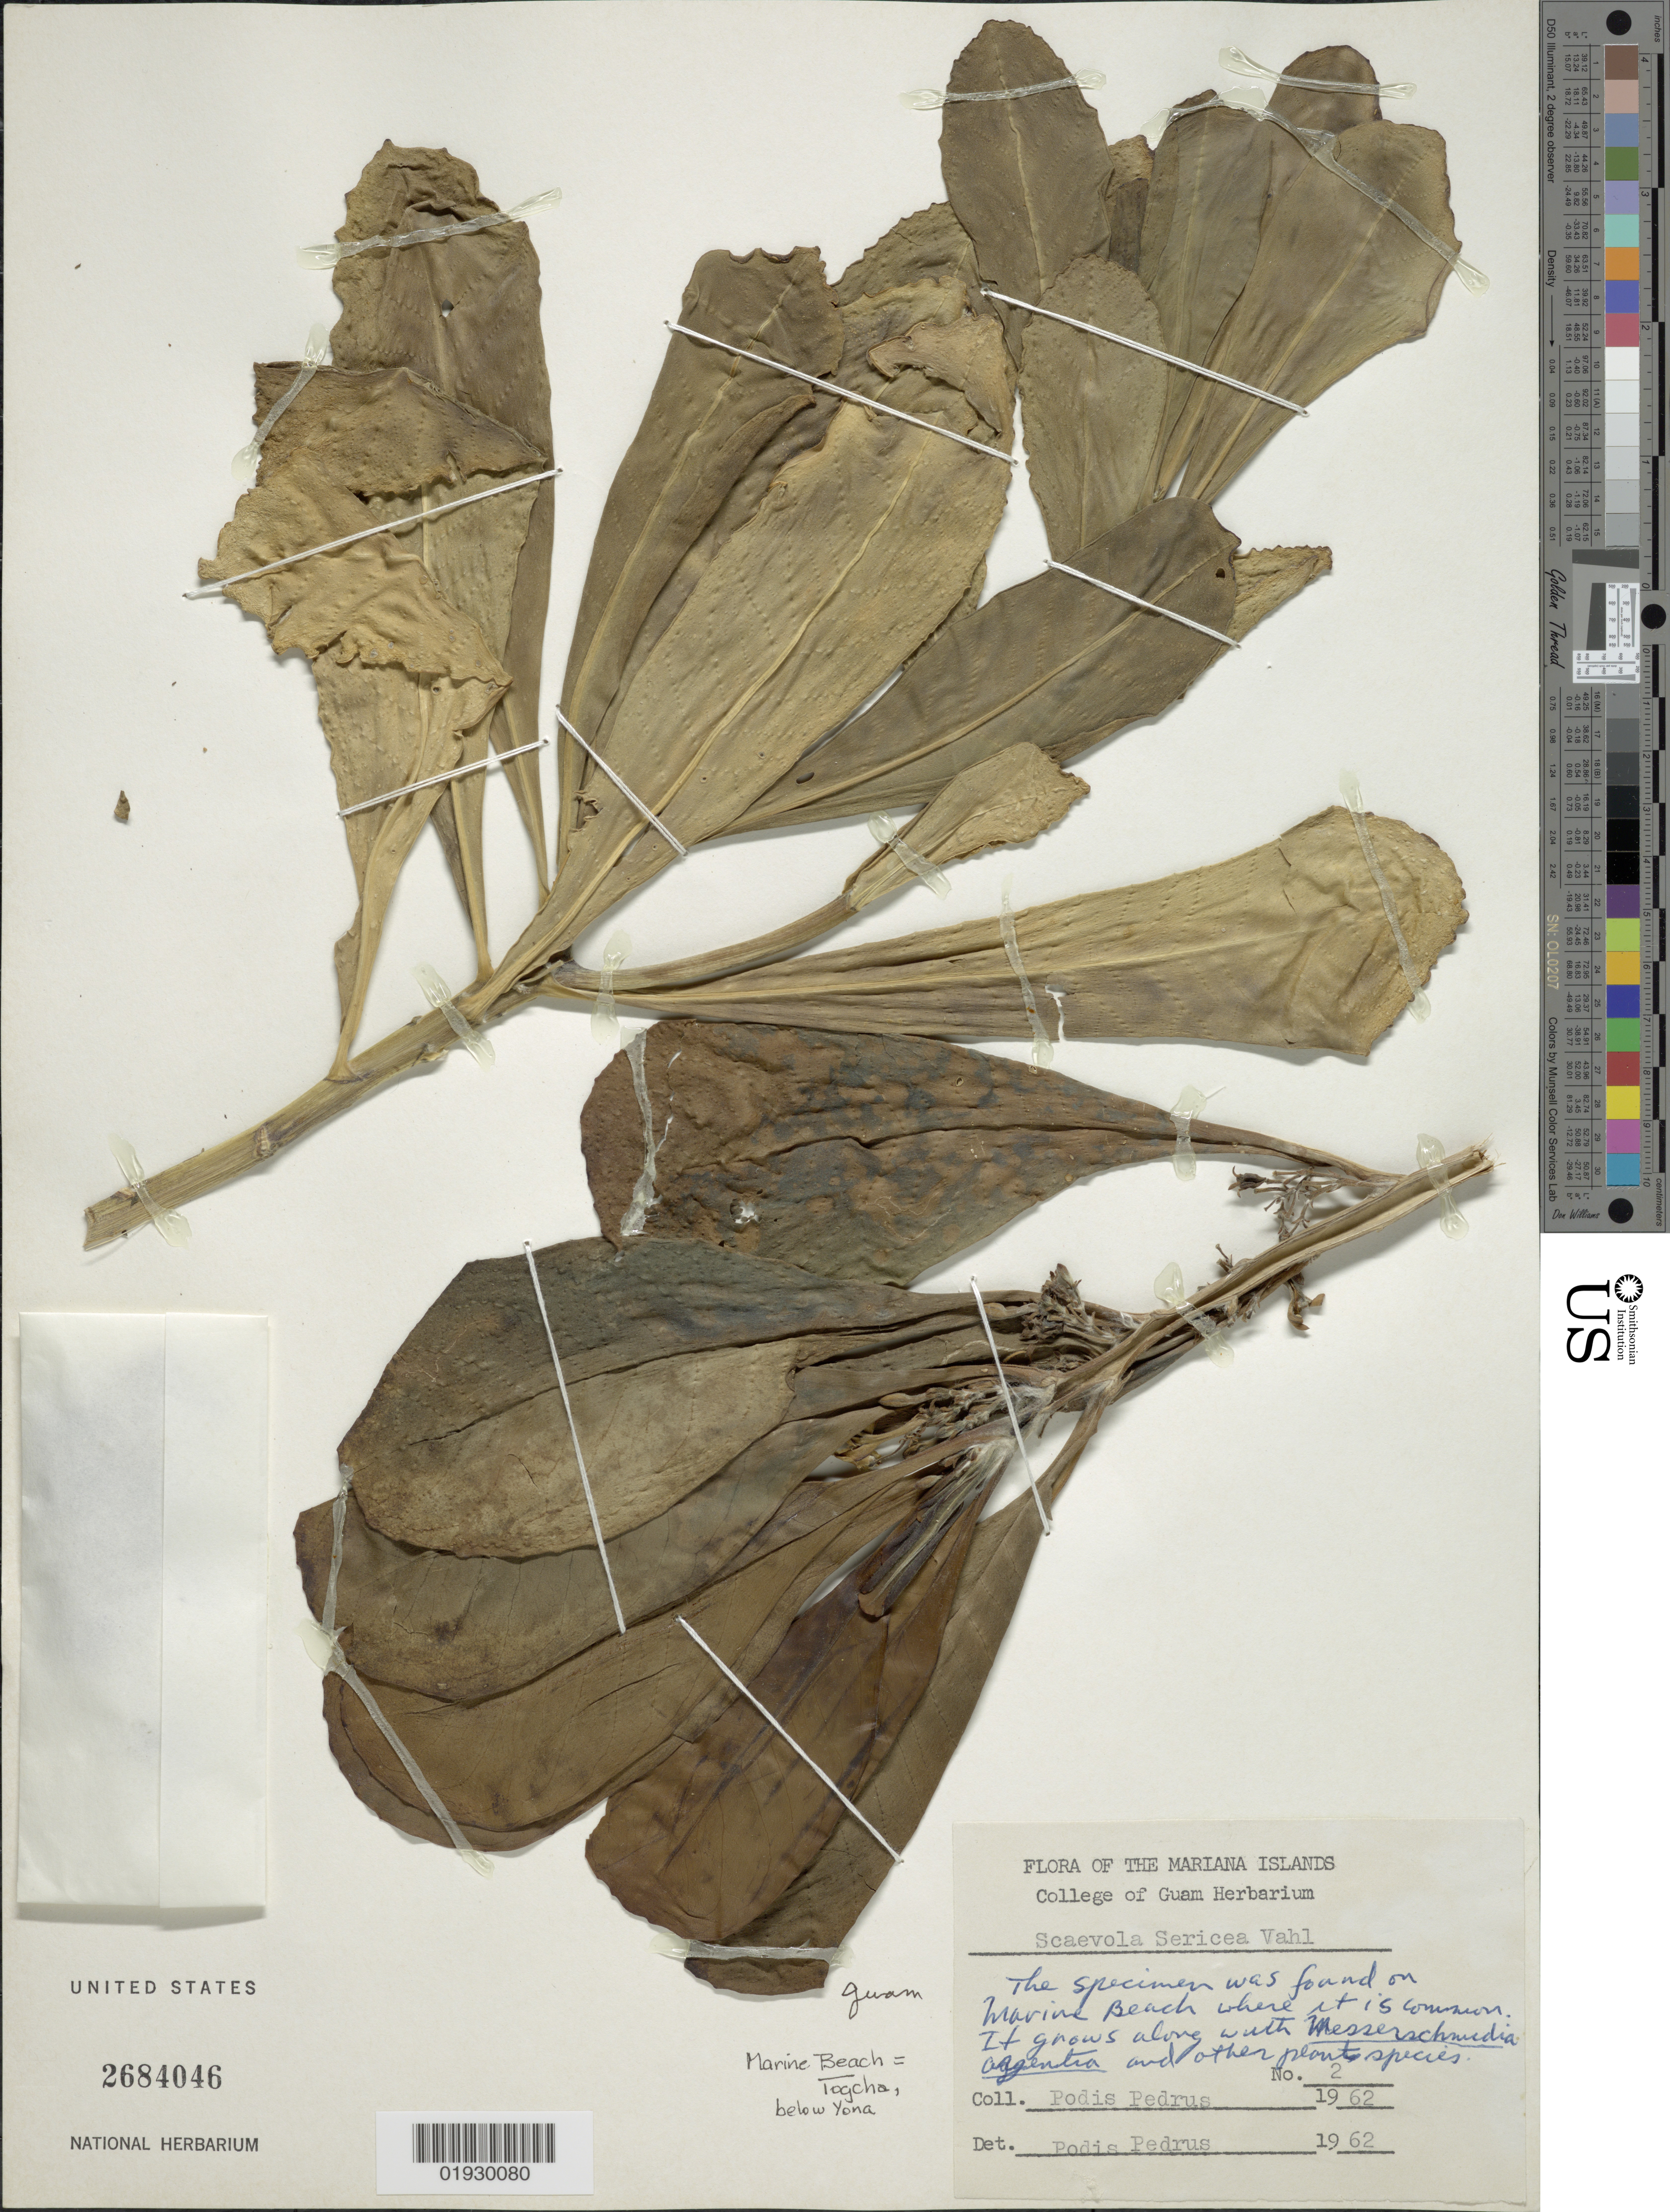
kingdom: Plantae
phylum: Tracheophyta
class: Magnoliopsida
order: Asterales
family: Goodeniaceae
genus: Scaevola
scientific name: Scaevola sericea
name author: Vahl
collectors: P. Pedrus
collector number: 2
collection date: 1962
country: Guam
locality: Marine Beach, Togcha, below Yona, Mariana Islands.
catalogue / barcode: US 2684046